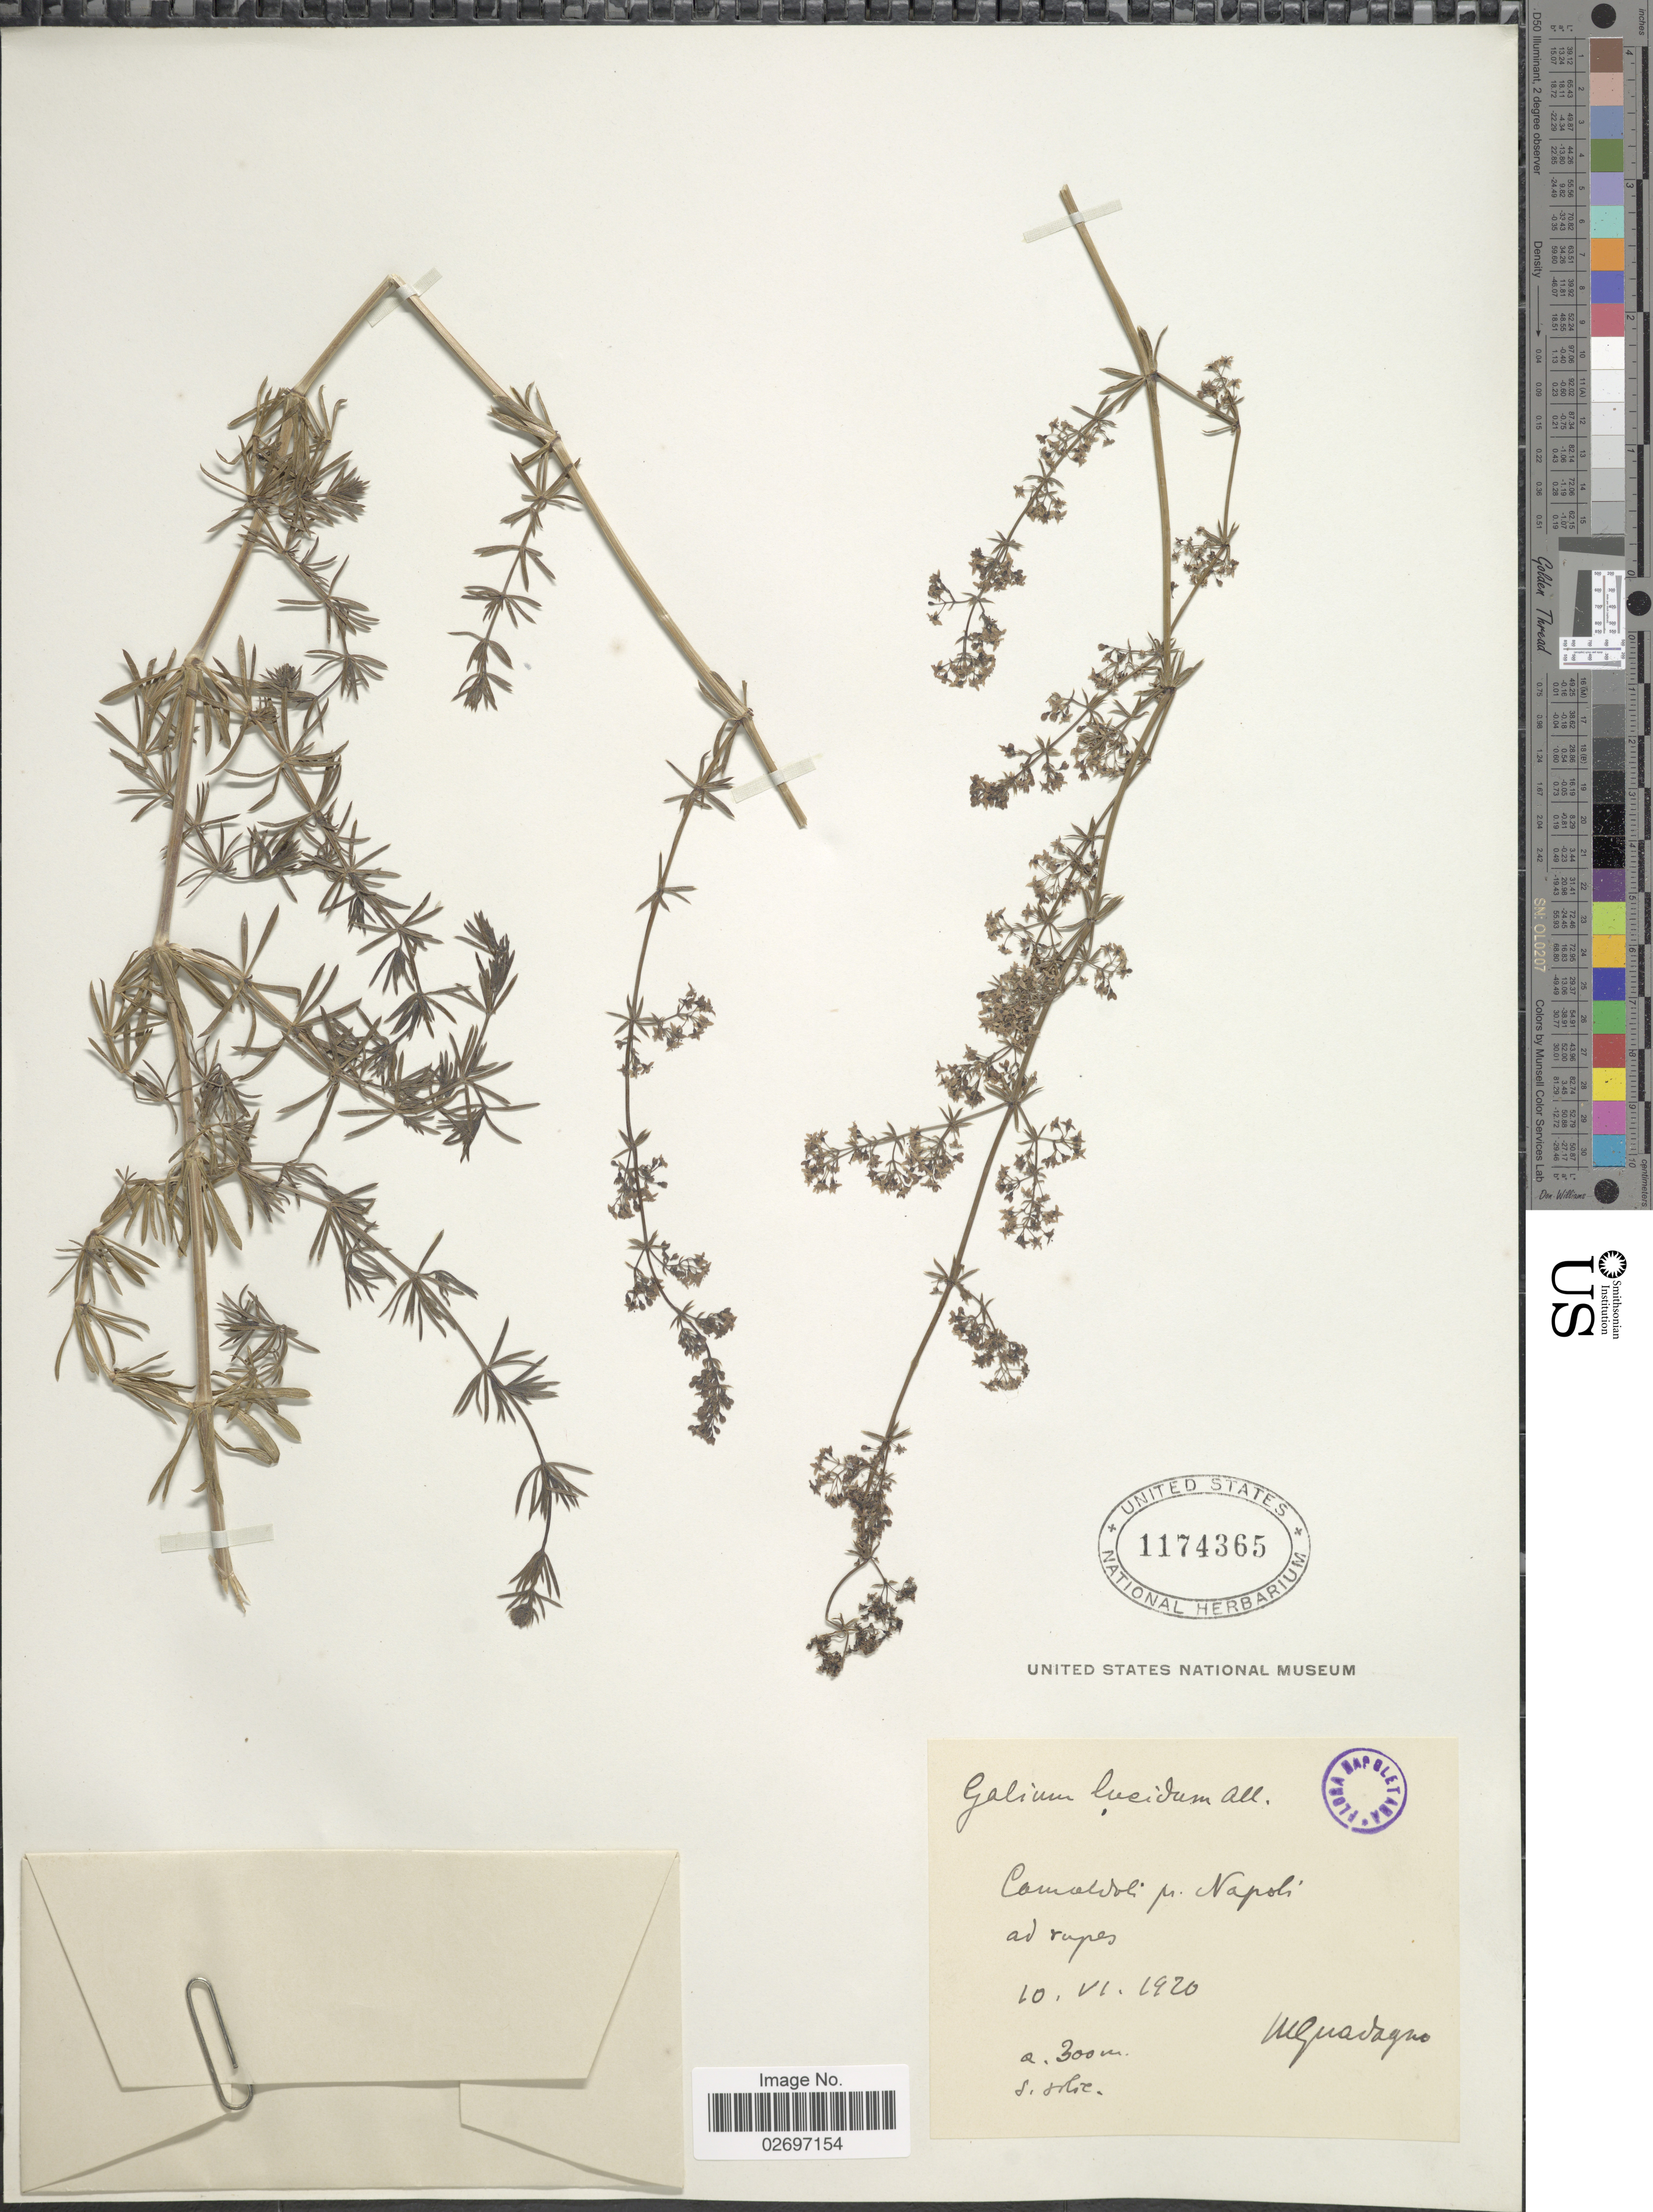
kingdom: Plantae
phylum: Tracheophyta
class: Magnoliopsida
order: Gentianales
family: Rubiaceae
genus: Galium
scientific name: Galium lucidum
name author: All.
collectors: M. Guadagno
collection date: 1920-06-10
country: Italy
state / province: Campania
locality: Camaldoli pr. Napoli ad rupes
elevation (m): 300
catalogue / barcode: US 1174365